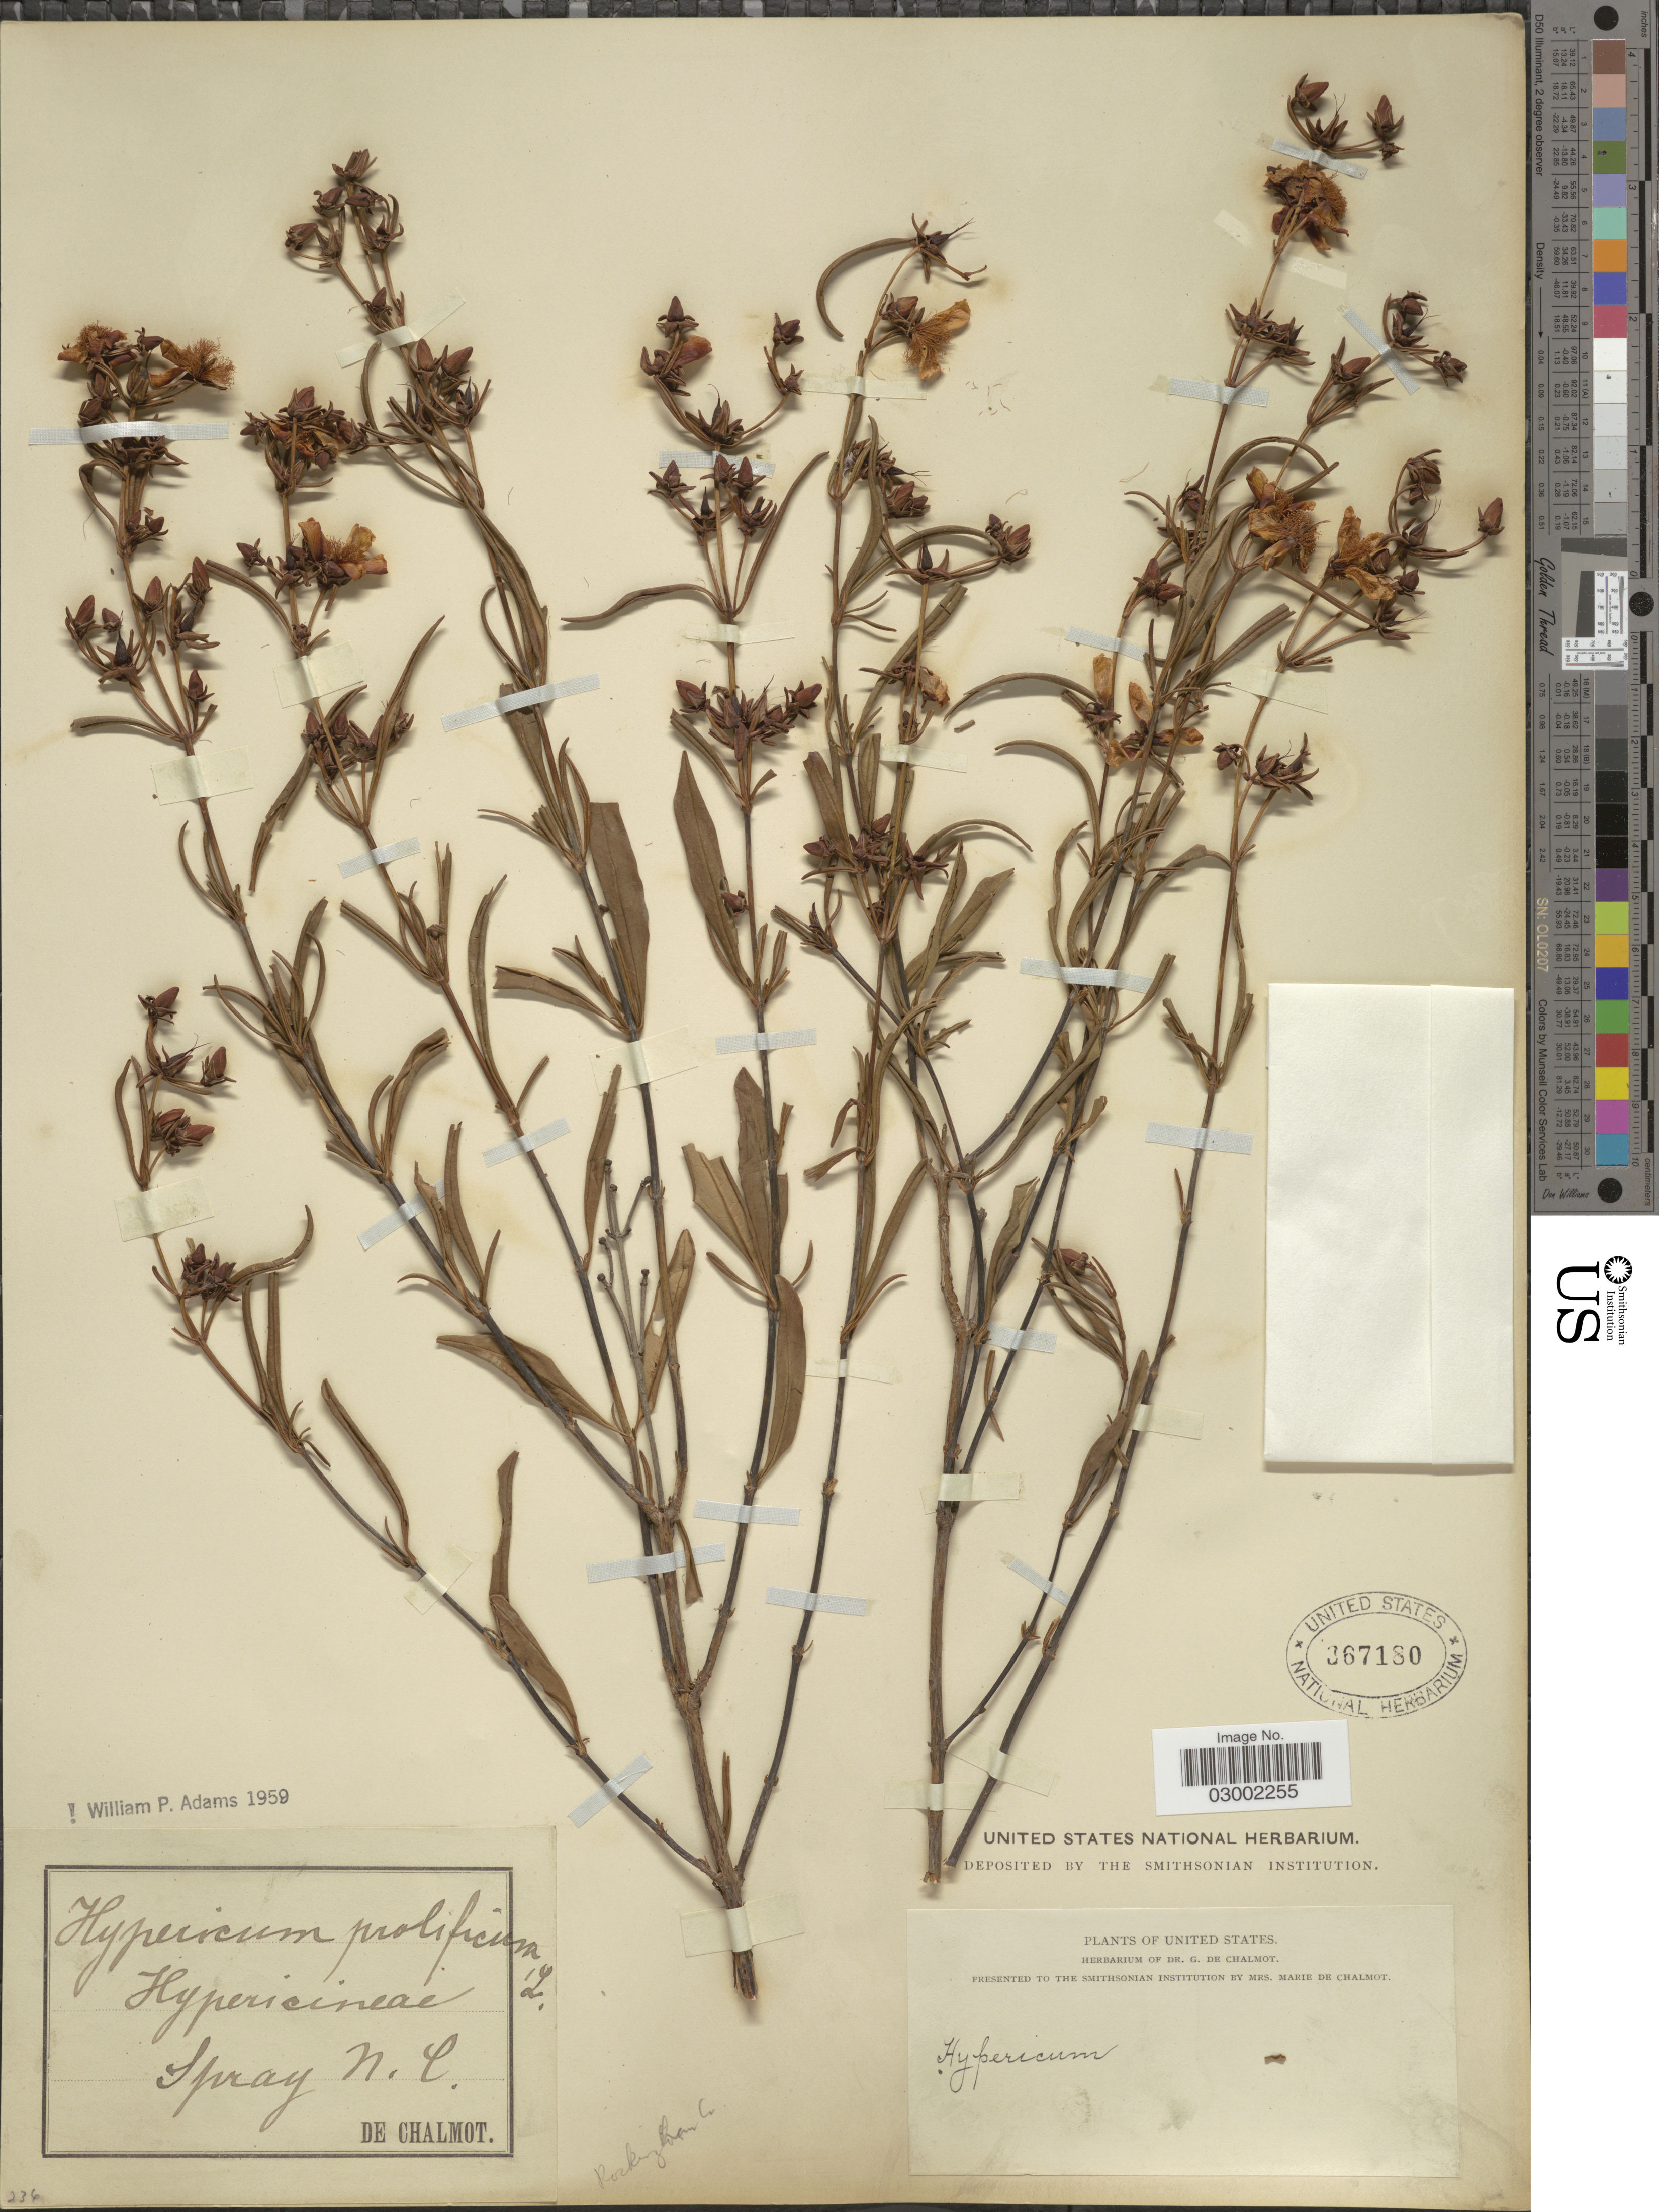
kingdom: Plantae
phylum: Tracheophyta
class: Magnoliopsida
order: Malpighiales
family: Hypericaceae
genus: Hypericum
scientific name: Hypericum prolificum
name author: L.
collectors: G. de Chalmot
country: United States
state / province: North Carolina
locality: Spray N.C. Rockingham Co.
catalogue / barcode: US 367180